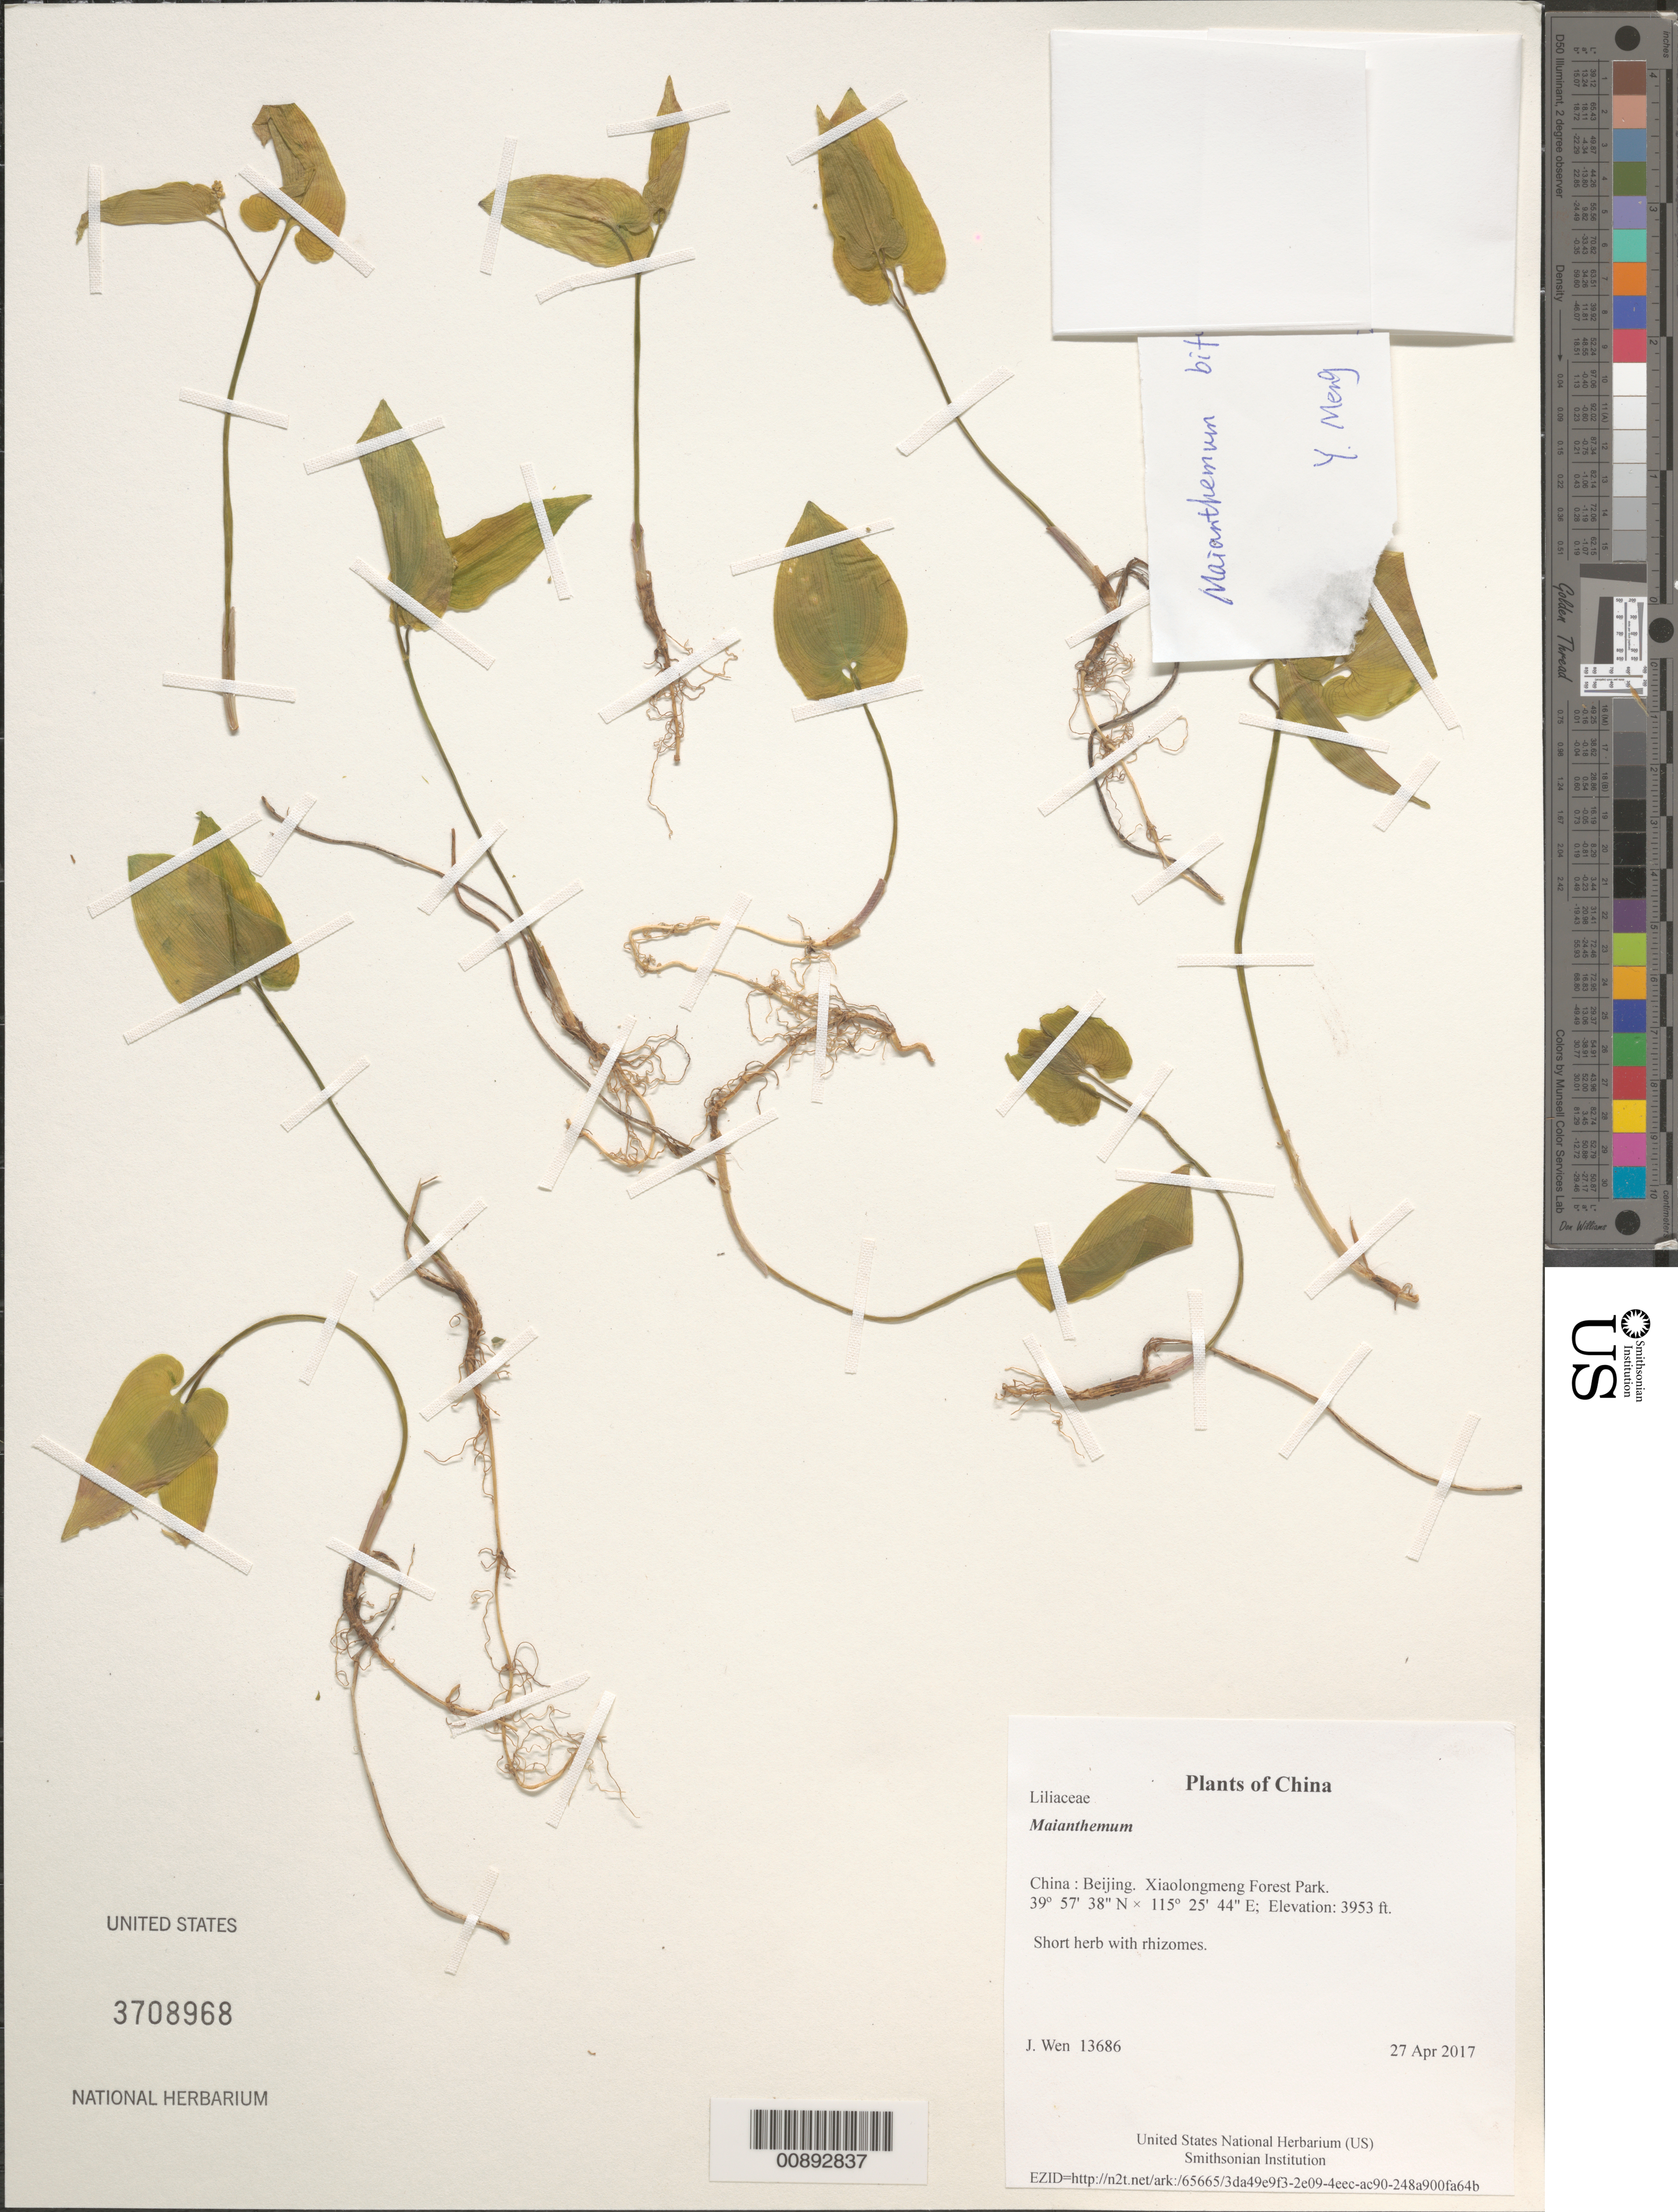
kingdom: Plantae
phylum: Tracheophyta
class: Liliopsida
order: Asparagales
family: Asparagaceae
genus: Maianthemum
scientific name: Maianthemum sp.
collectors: J. Wen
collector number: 13686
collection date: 2017-04-27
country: China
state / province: Beijing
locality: Beijing. Xiaolongmeng Forest Park.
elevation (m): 1205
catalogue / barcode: US 3708968